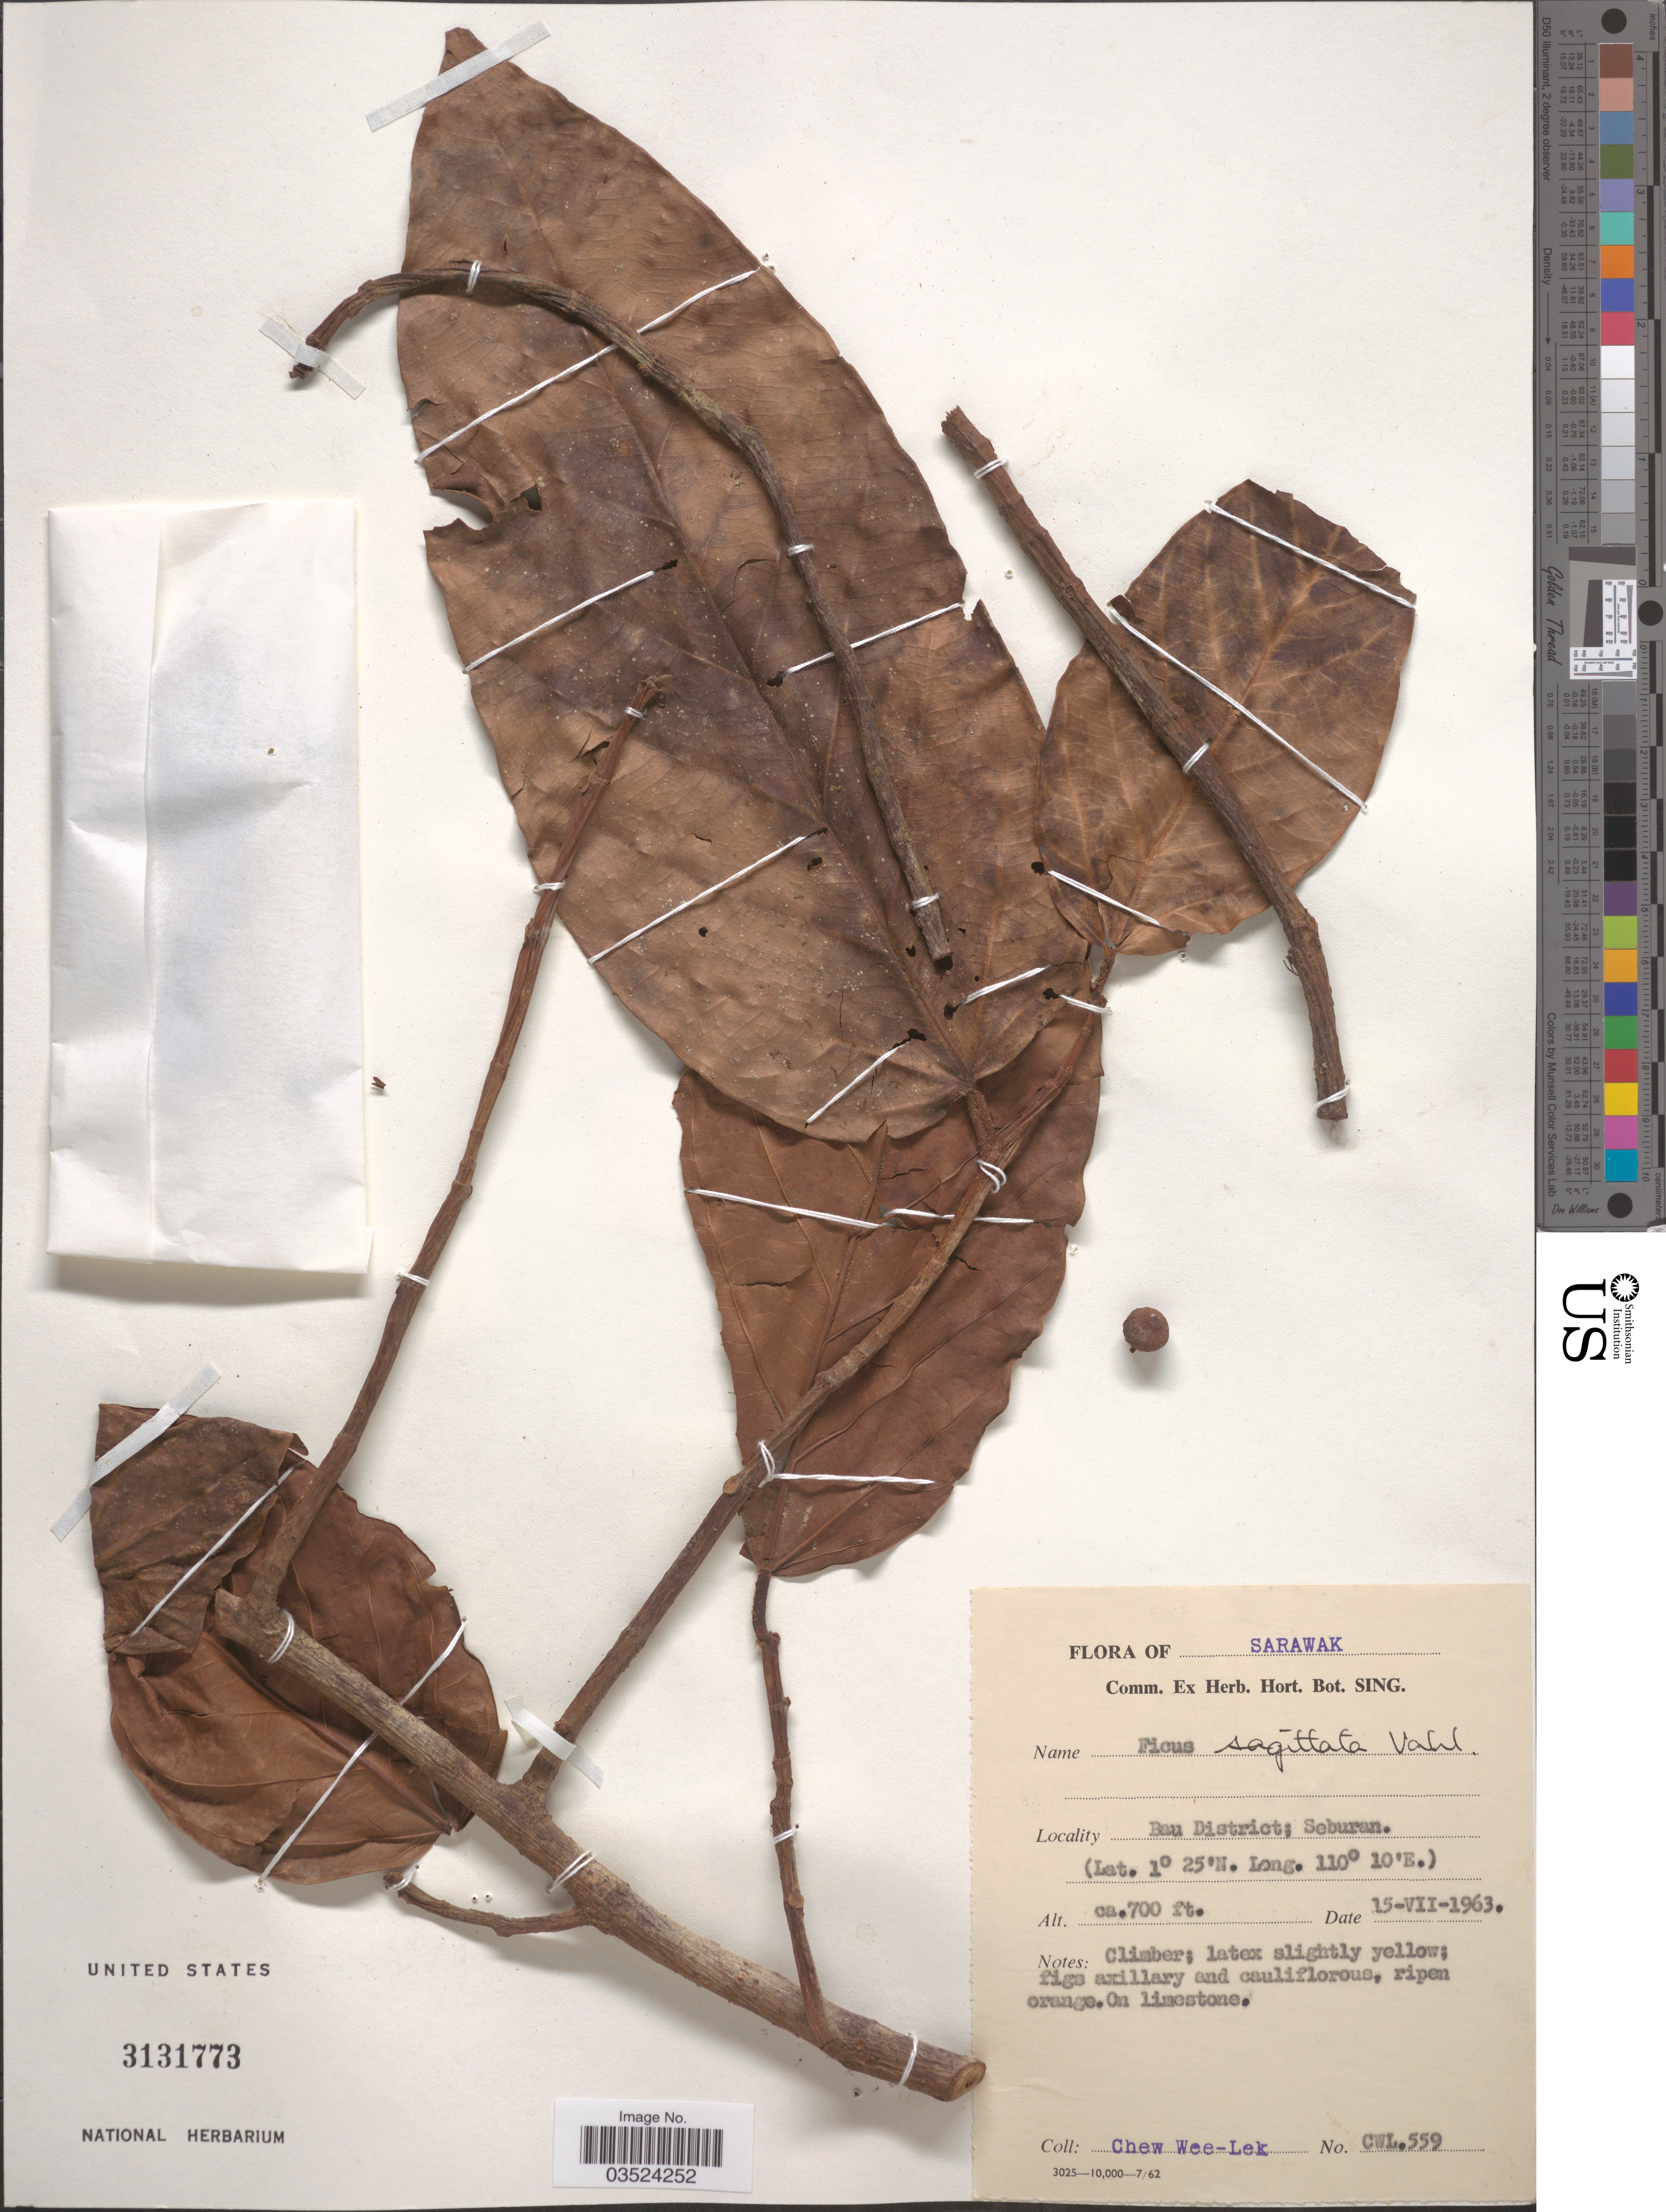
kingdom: Plantae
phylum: Tracheophyta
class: Magnoliopsida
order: Rosales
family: Moraceae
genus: Ficus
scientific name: Ficus sagittata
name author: Vahl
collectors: W. Chew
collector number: CWL 559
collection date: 1963-07-15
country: Malaysia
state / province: Sarawak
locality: Bau District; Seburan.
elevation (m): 213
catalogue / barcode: US 3131773